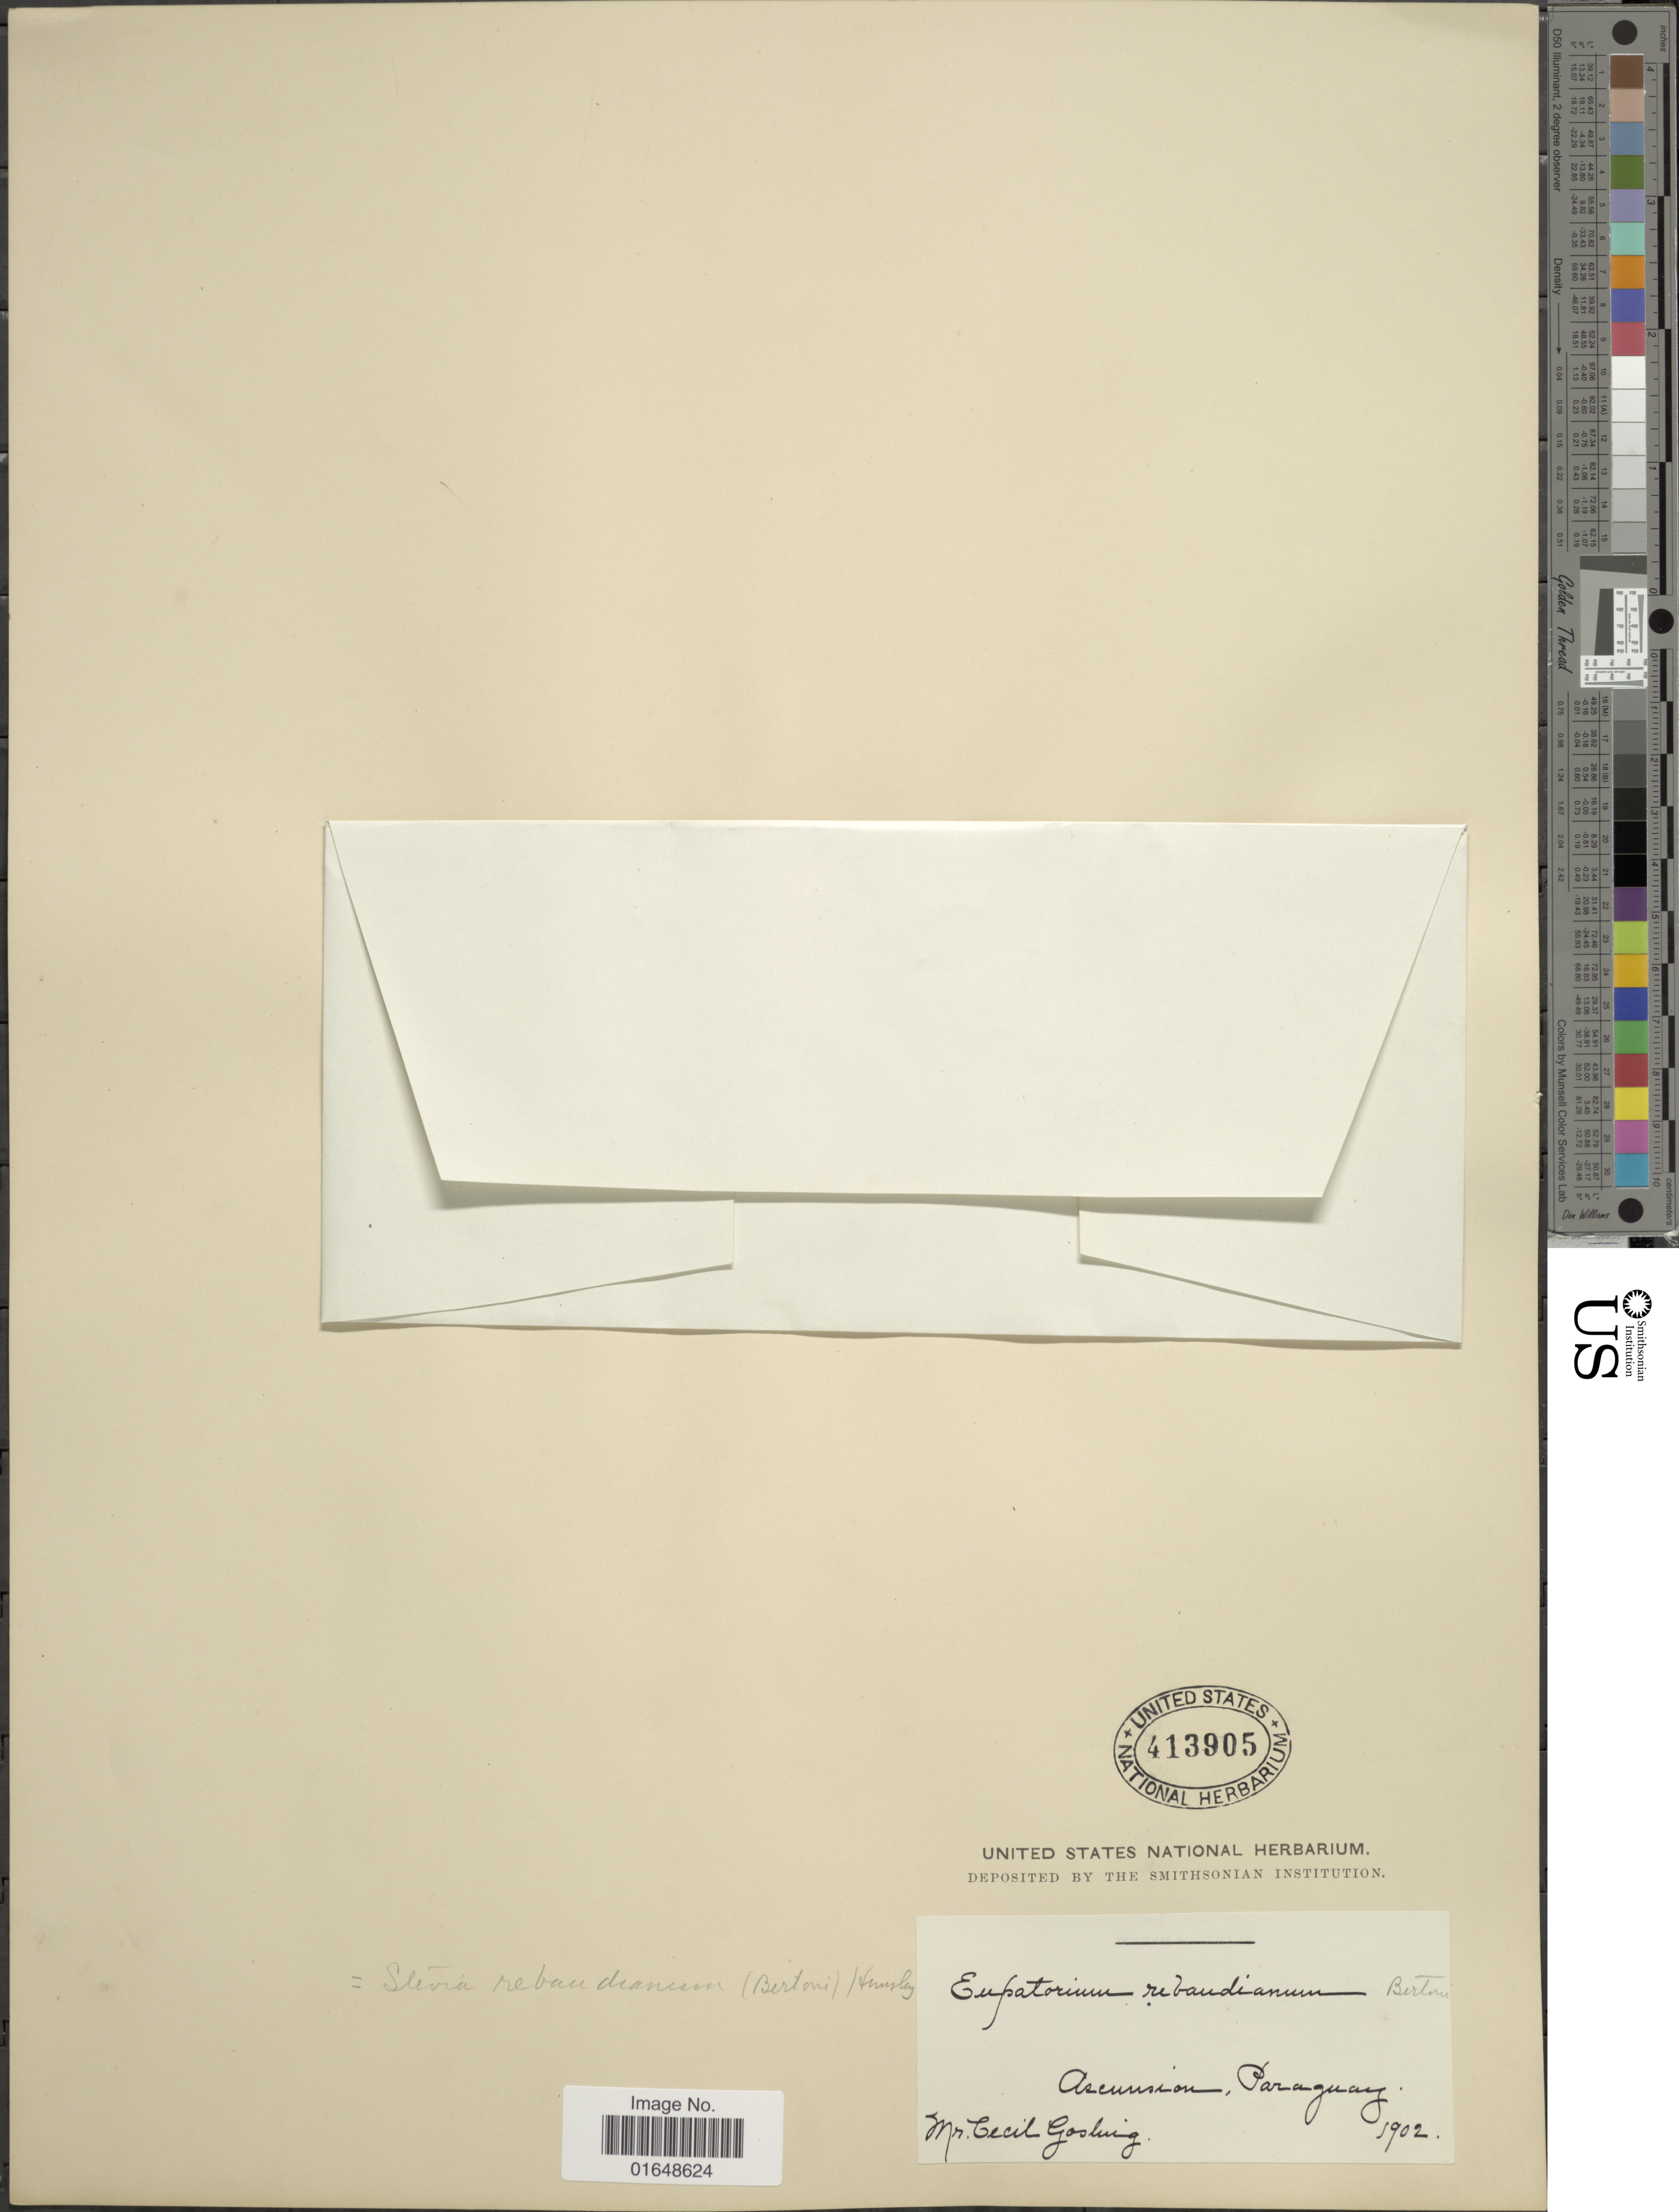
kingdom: Plantae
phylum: Tracheophyta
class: Magnoliopsida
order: Asterales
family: Asteraceae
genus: Stevia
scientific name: Stevia rebaudiana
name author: (Bertoni) Hemsl.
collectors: C. Gosling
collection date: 1902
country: Paraguay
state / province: Asuncion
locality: Ascunsion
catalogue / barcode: US 41390